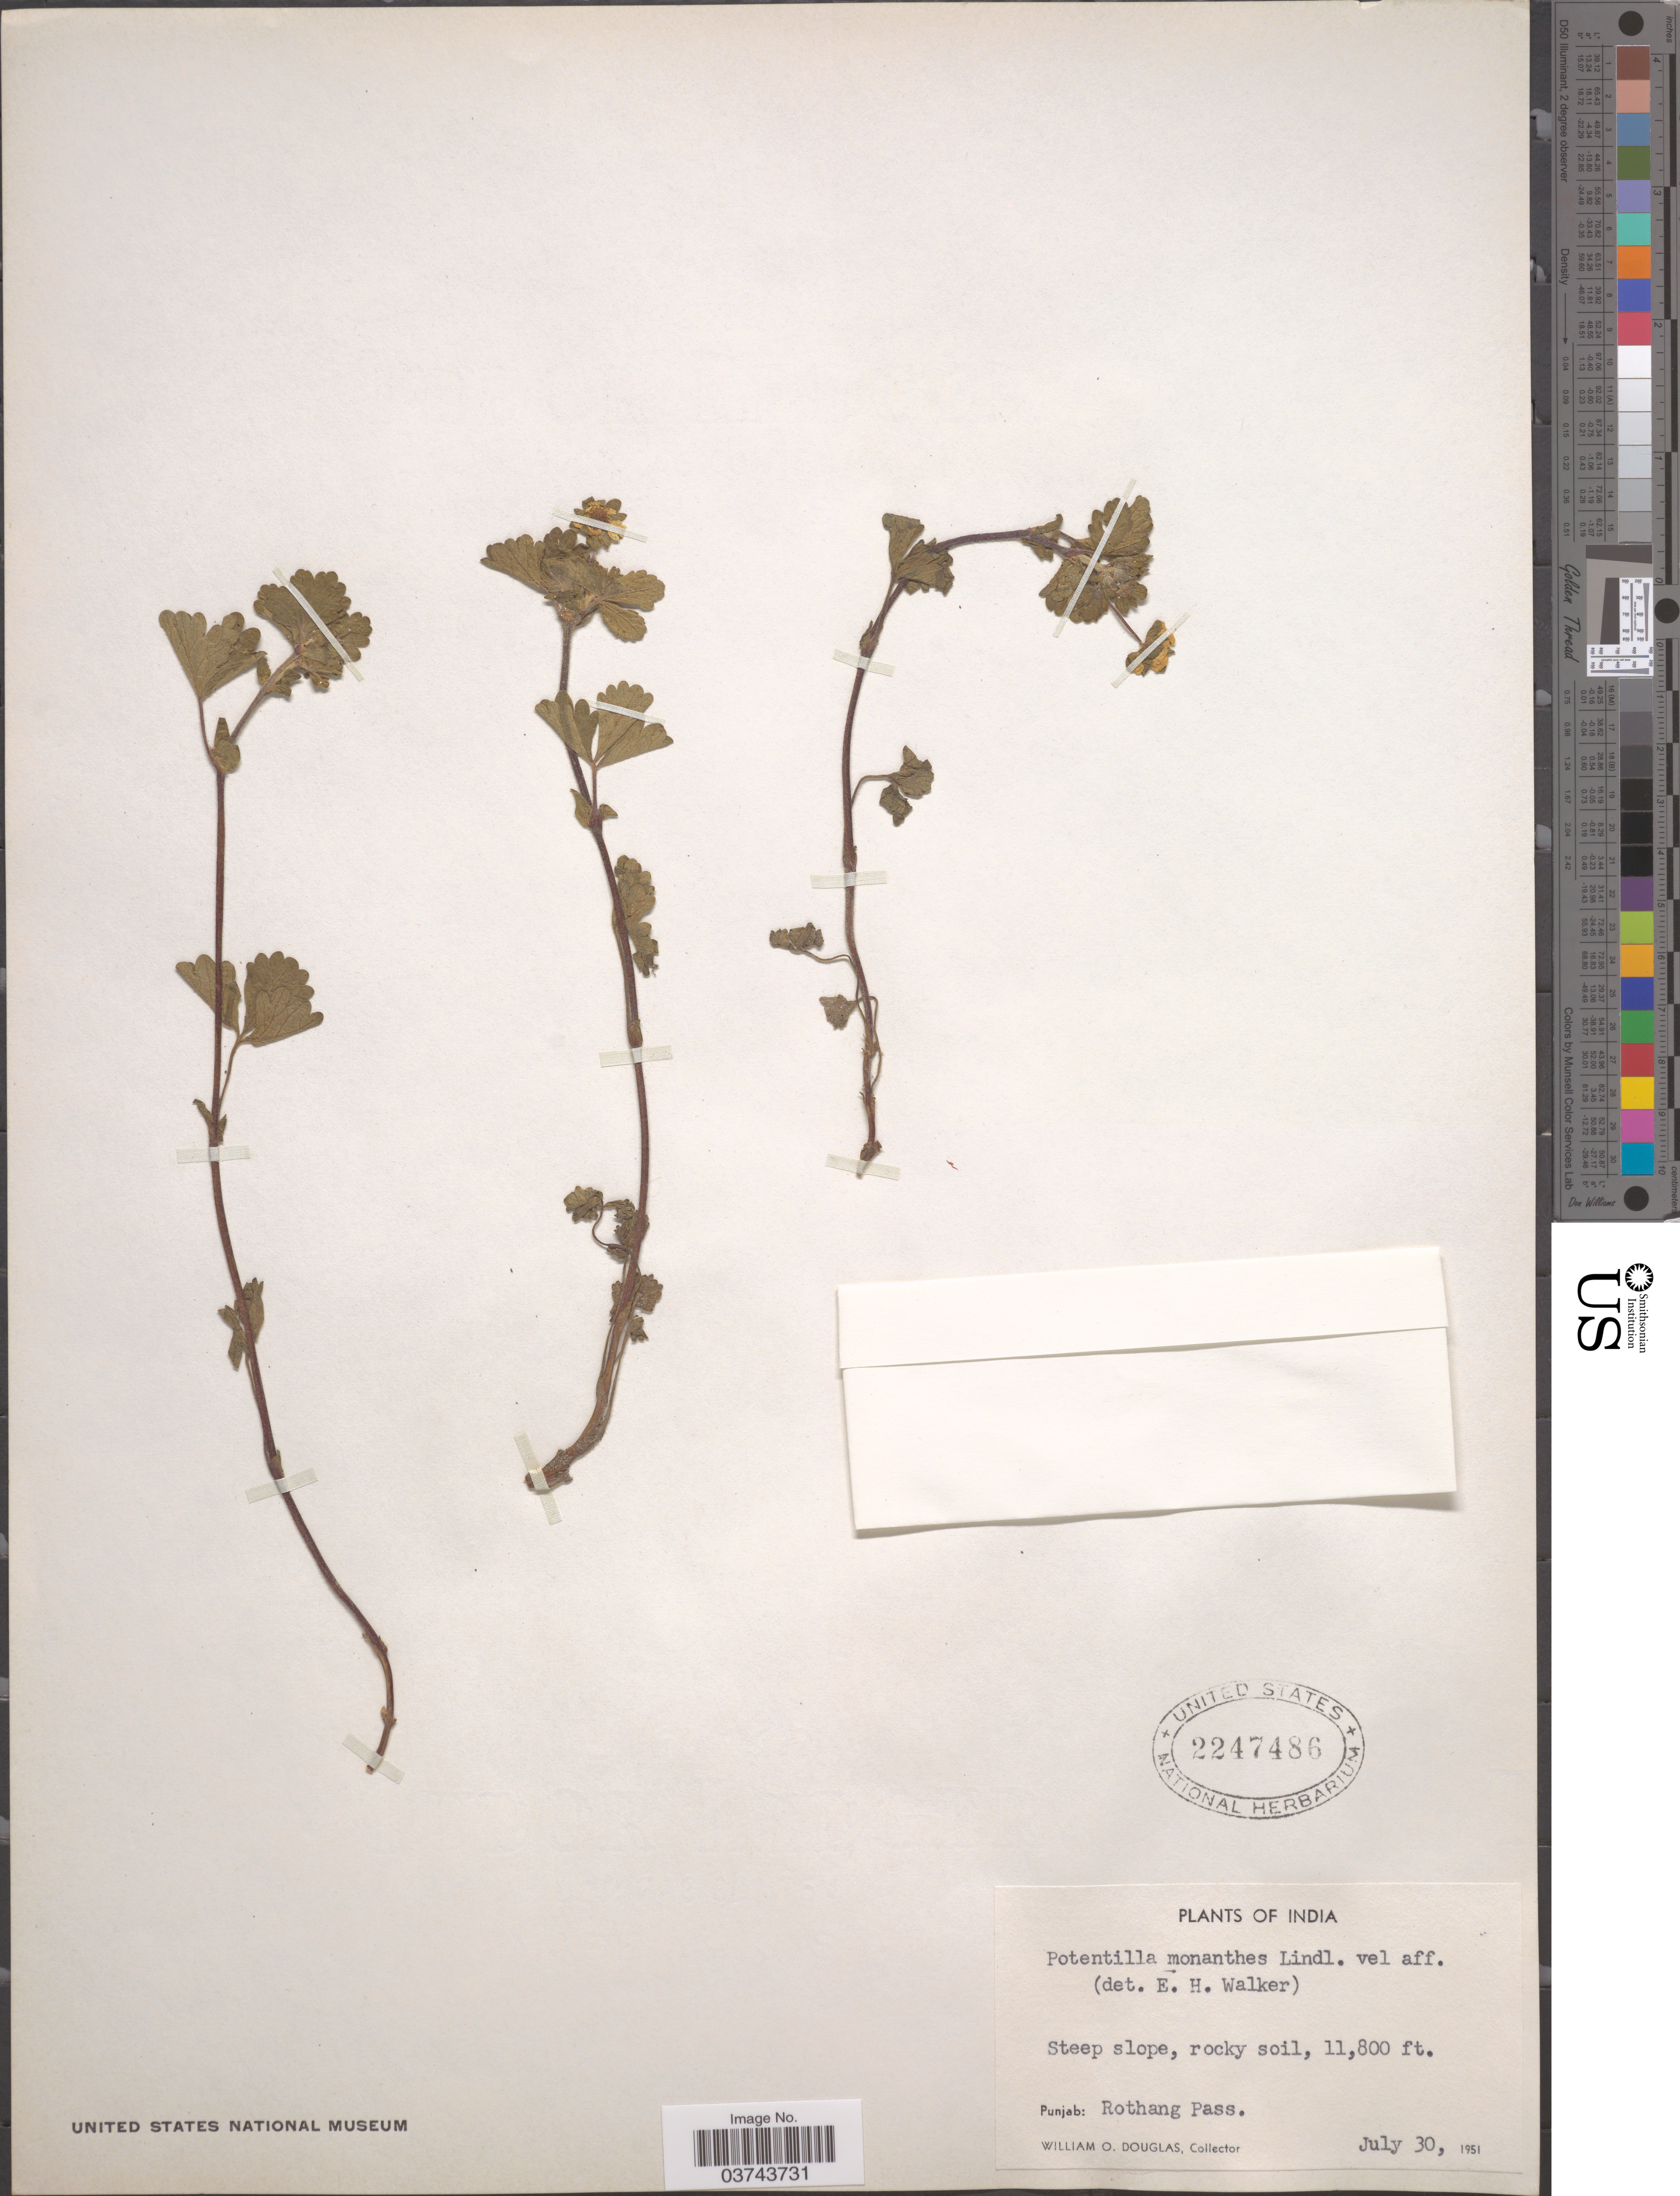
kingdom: Plantae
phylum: Tracheophyta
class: Magnoliopsida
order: Rosales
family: Rosaceae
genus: Potentilla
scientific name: Potentilla monanthes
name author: Lindl.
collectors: W. Douglas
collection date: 1951-07-30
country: India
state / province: Punjab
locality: Rothang Pass.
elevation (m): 3597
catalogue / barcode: US 2247486